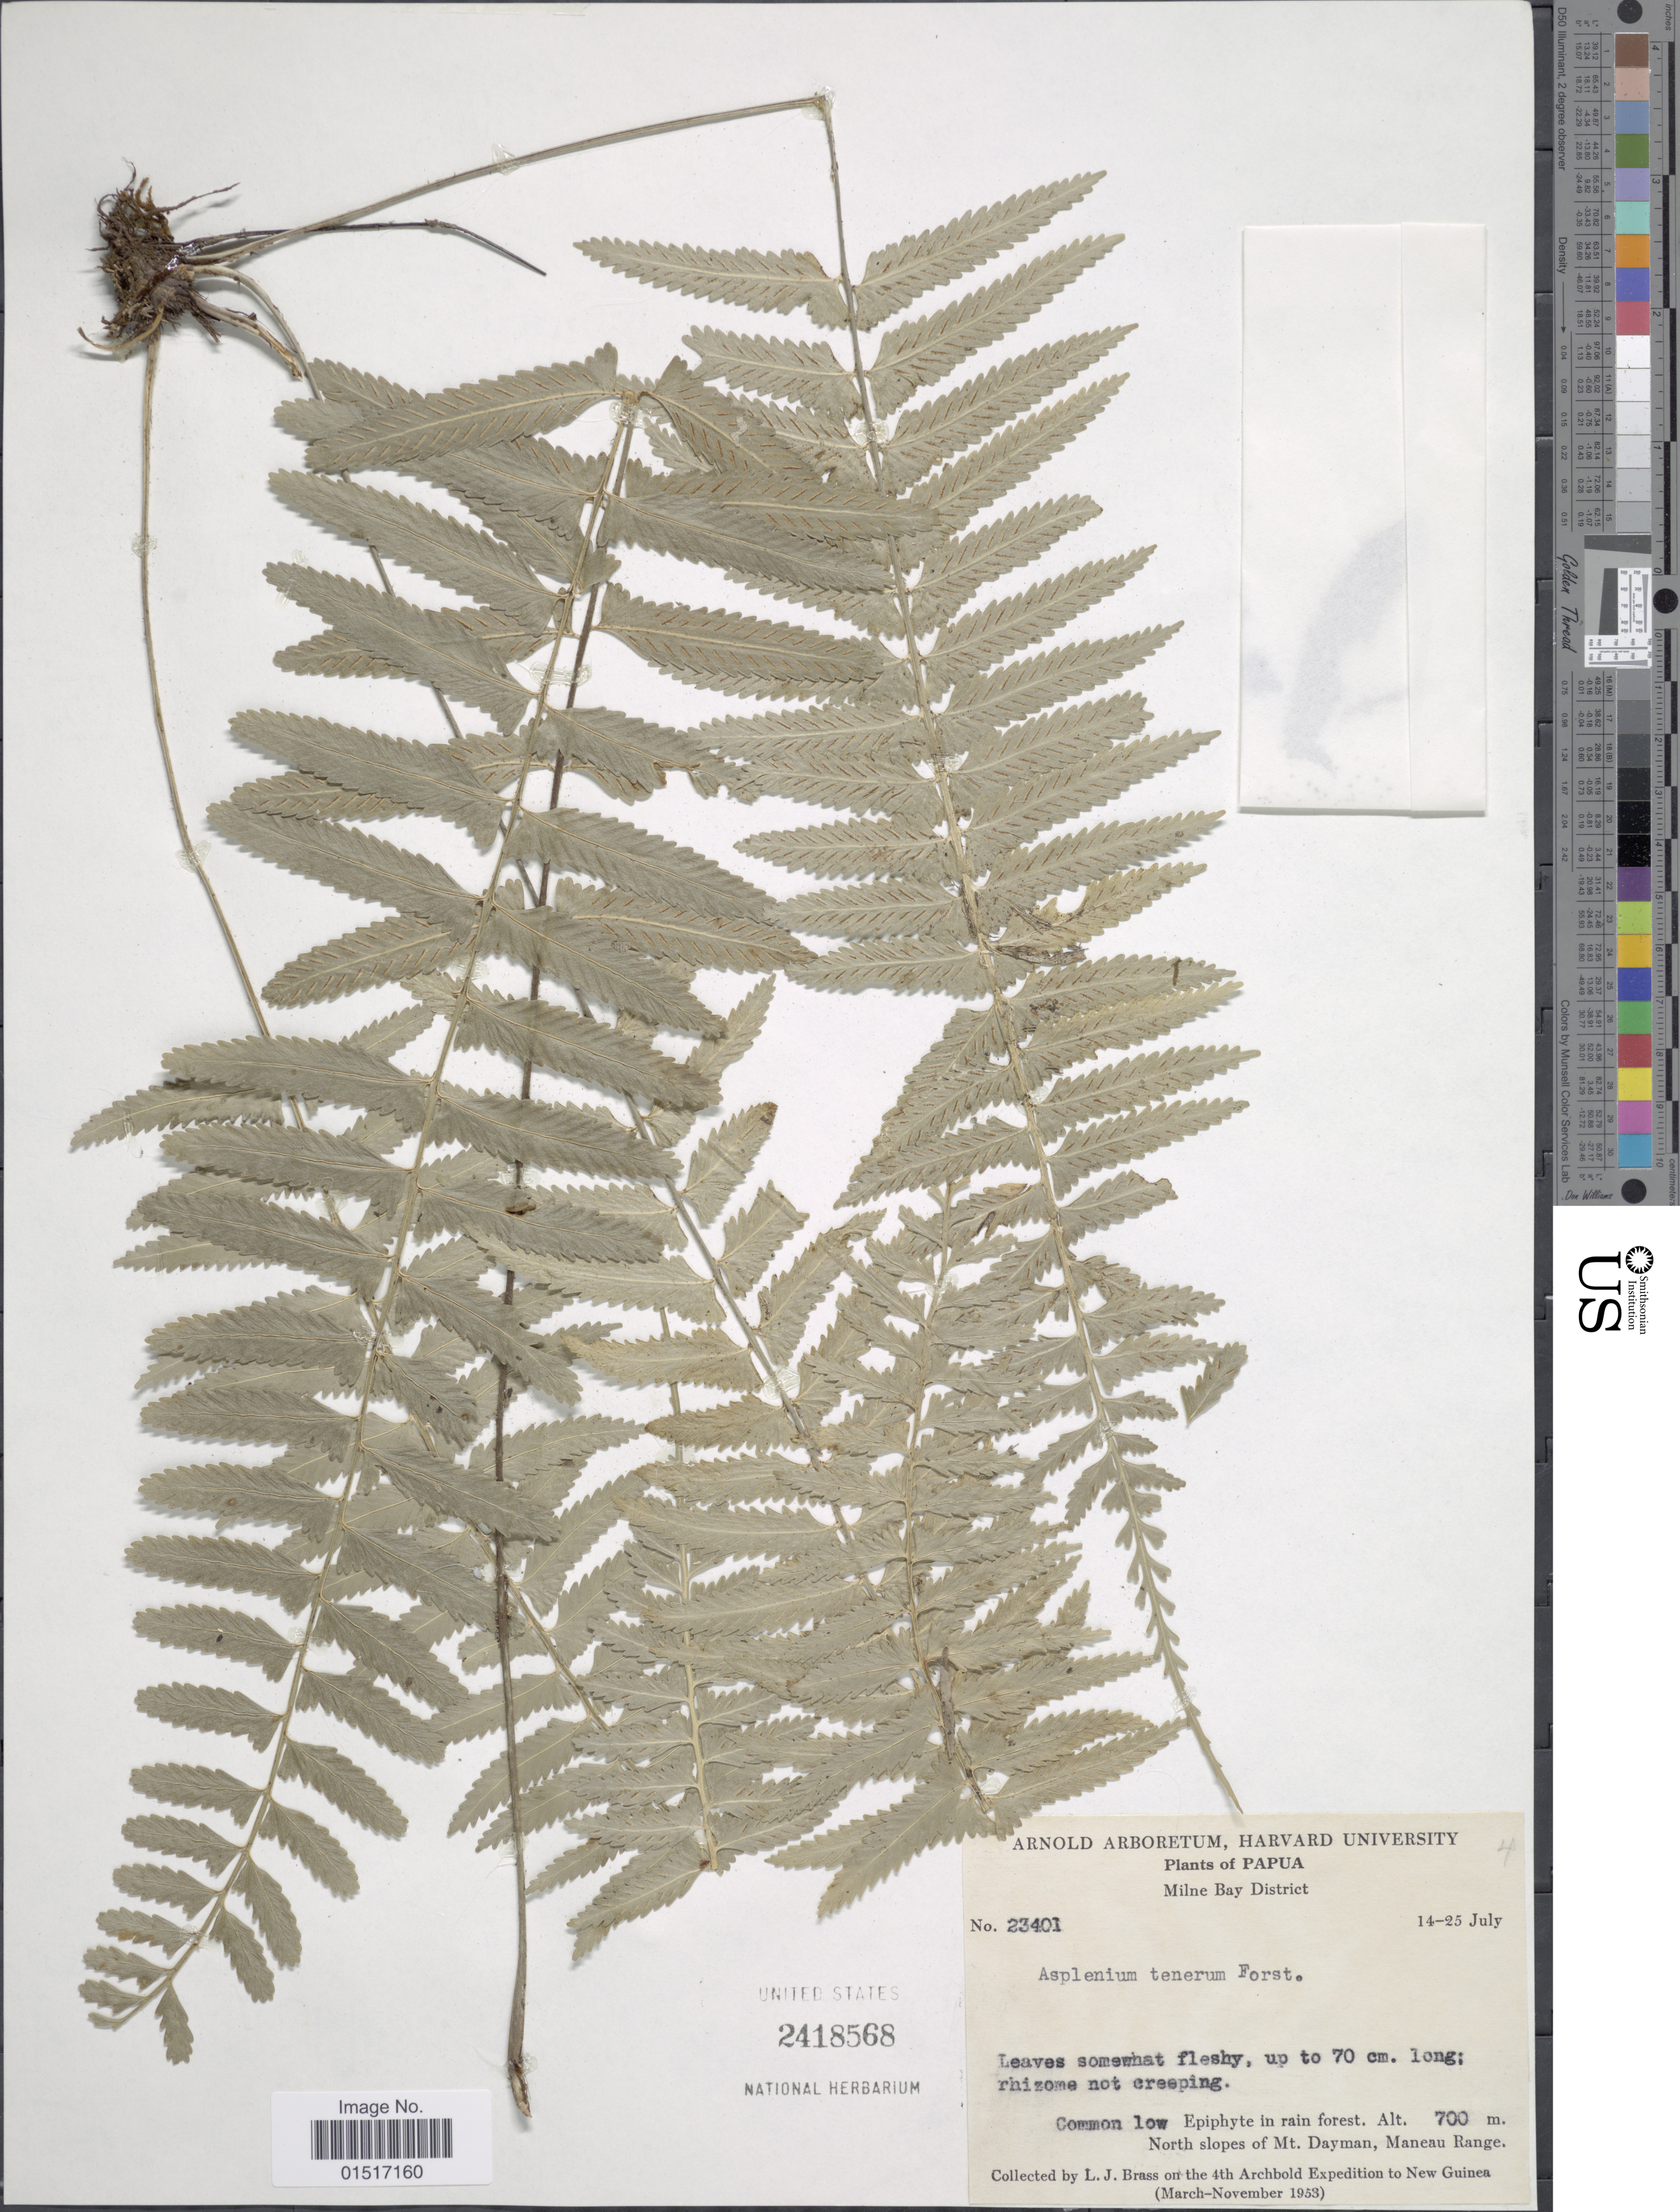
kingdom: Plantae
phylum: Tracheophyta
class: Polypodiopsida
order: Polypodiales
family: Aspleniaceae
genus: Asplenium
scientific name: Asplenium tenerum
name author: G. Forst.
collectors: L. J. Brass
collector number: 23401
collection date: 1953-07-14/1953-07-25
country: Papua New Guinea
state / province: Milne Bay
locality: Papua. North slopes of Mt. Dayman, Maneau Range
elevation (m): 700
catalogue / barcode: US 2418568